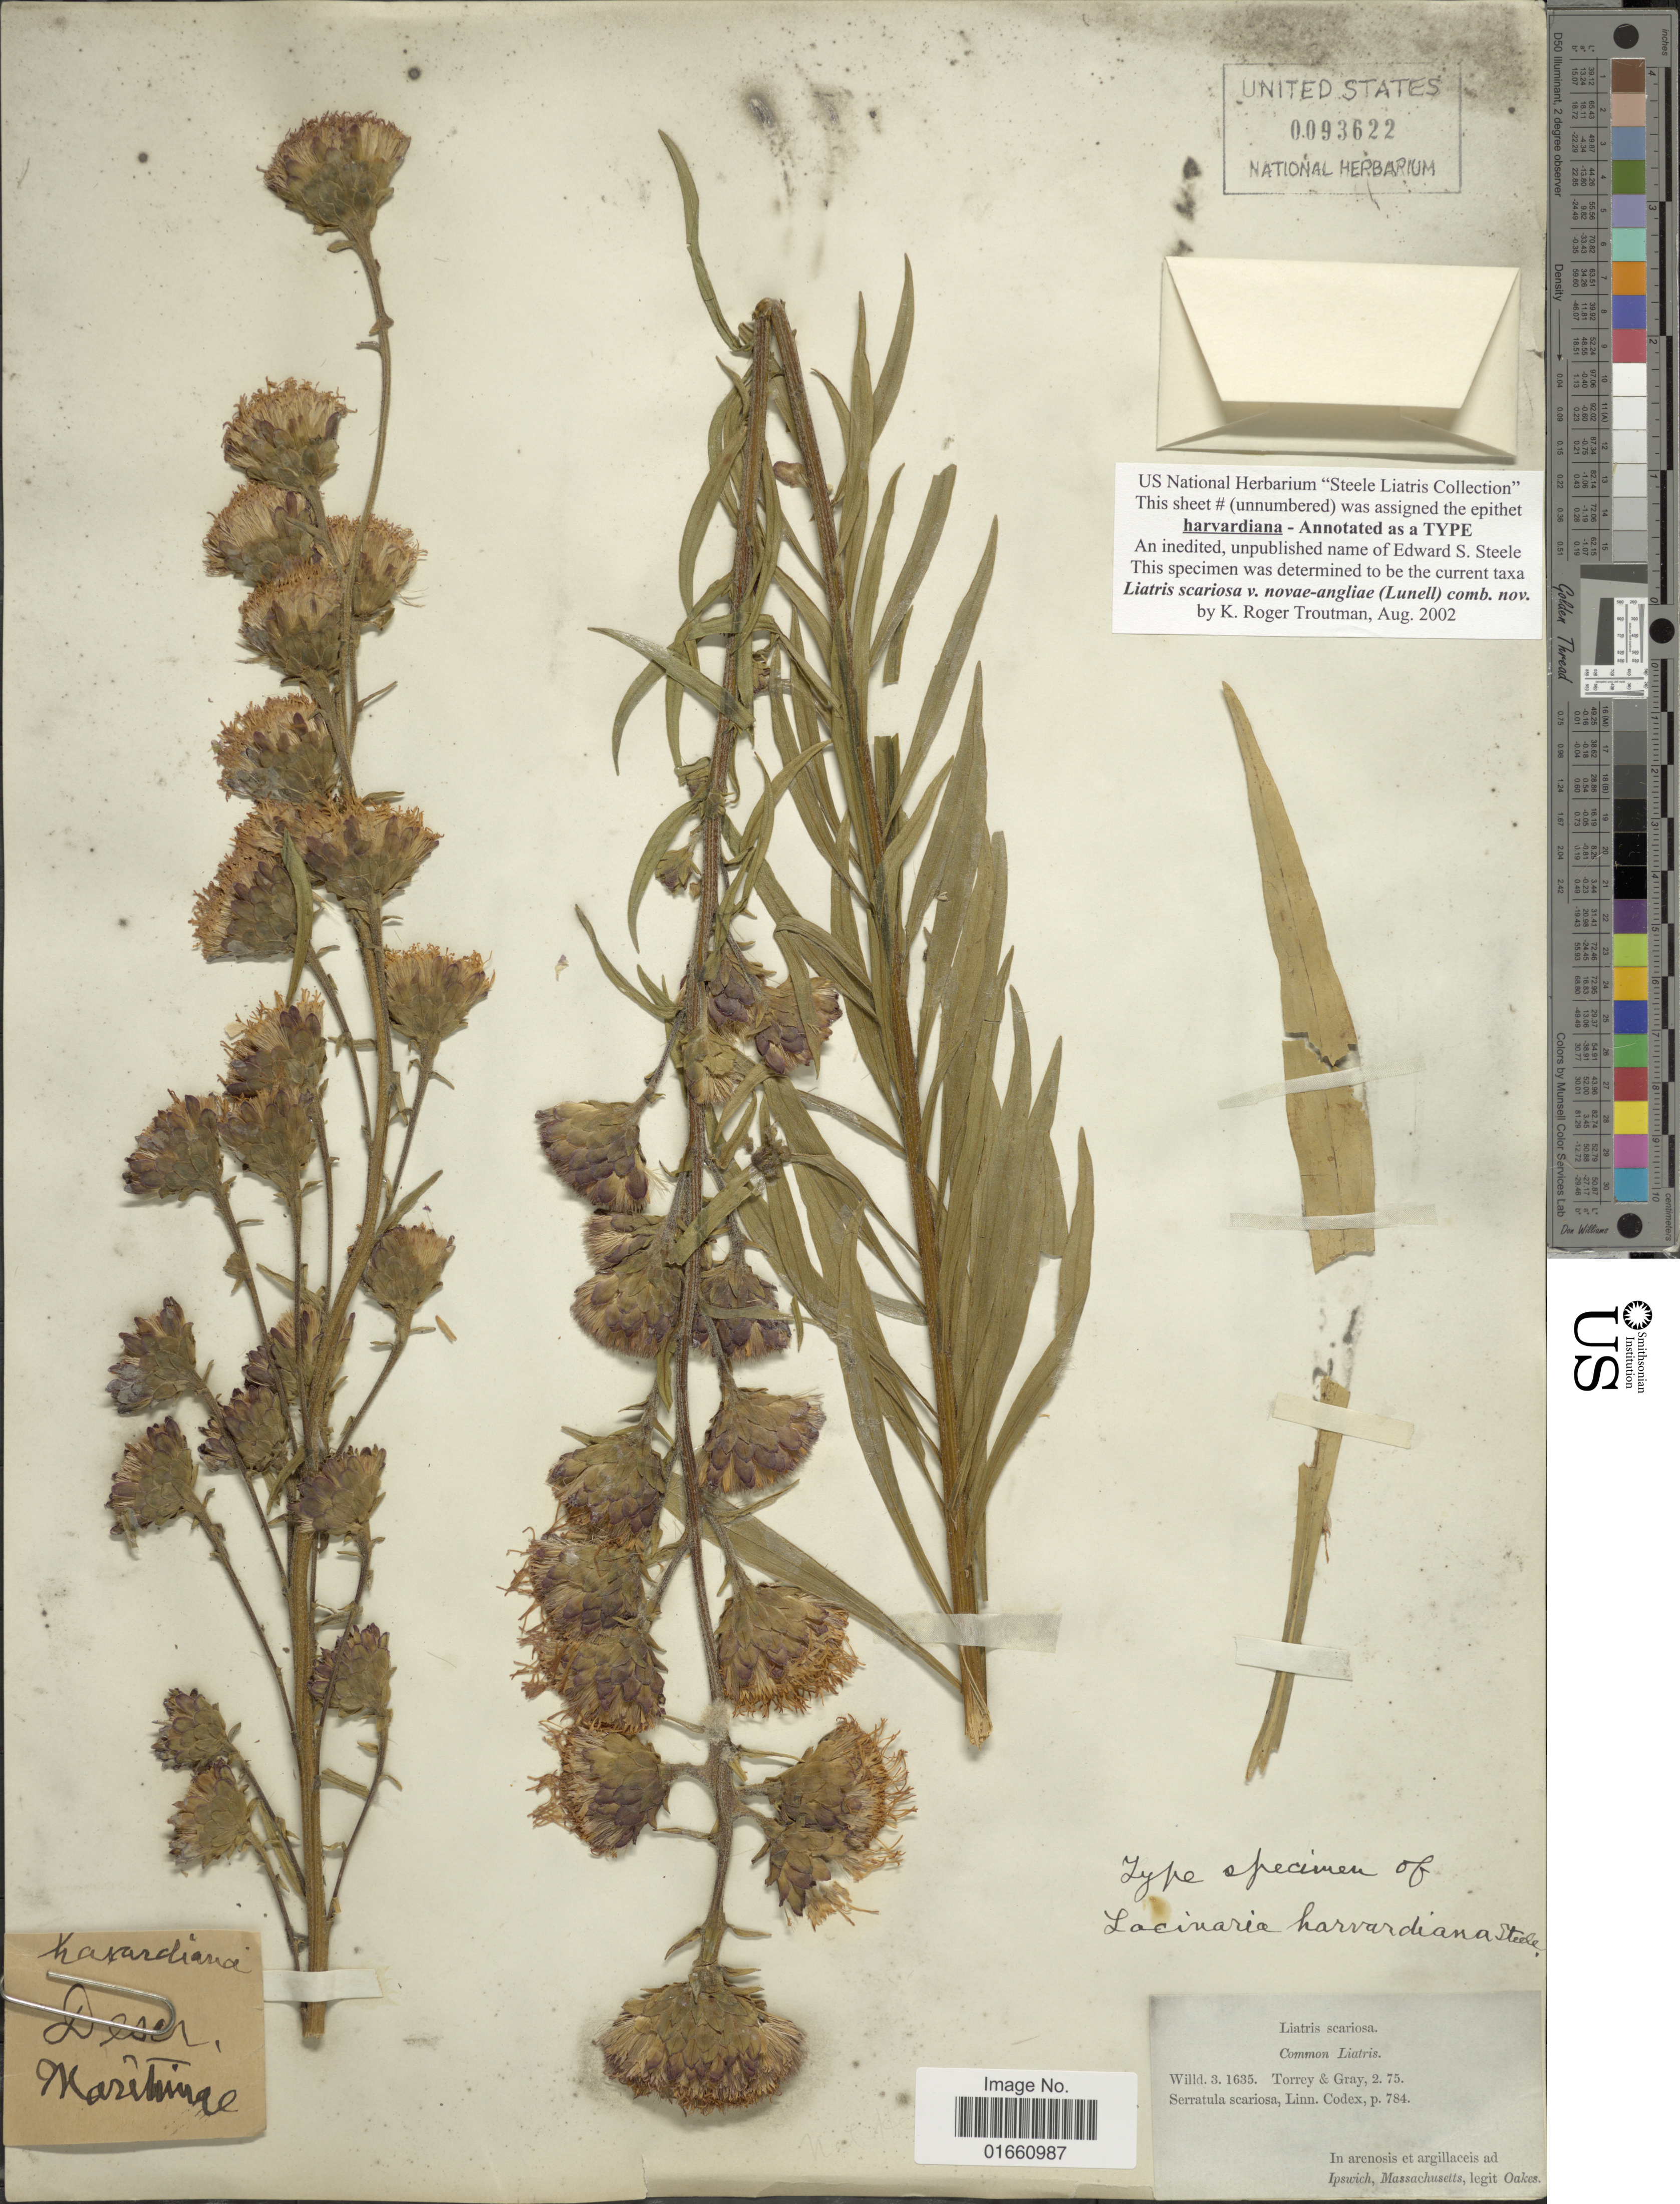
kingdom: Plantae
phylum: Tracheophyta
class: Magnoliopsida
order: Asterales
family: Asteraceae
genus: Liatris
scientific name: Liatris scariosa var. novae-angliae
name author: (Lunell) Gandhi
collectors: -. Oakes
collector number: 784?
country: United States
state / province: Massachusetts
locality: Ipswich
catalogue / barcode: US 93622